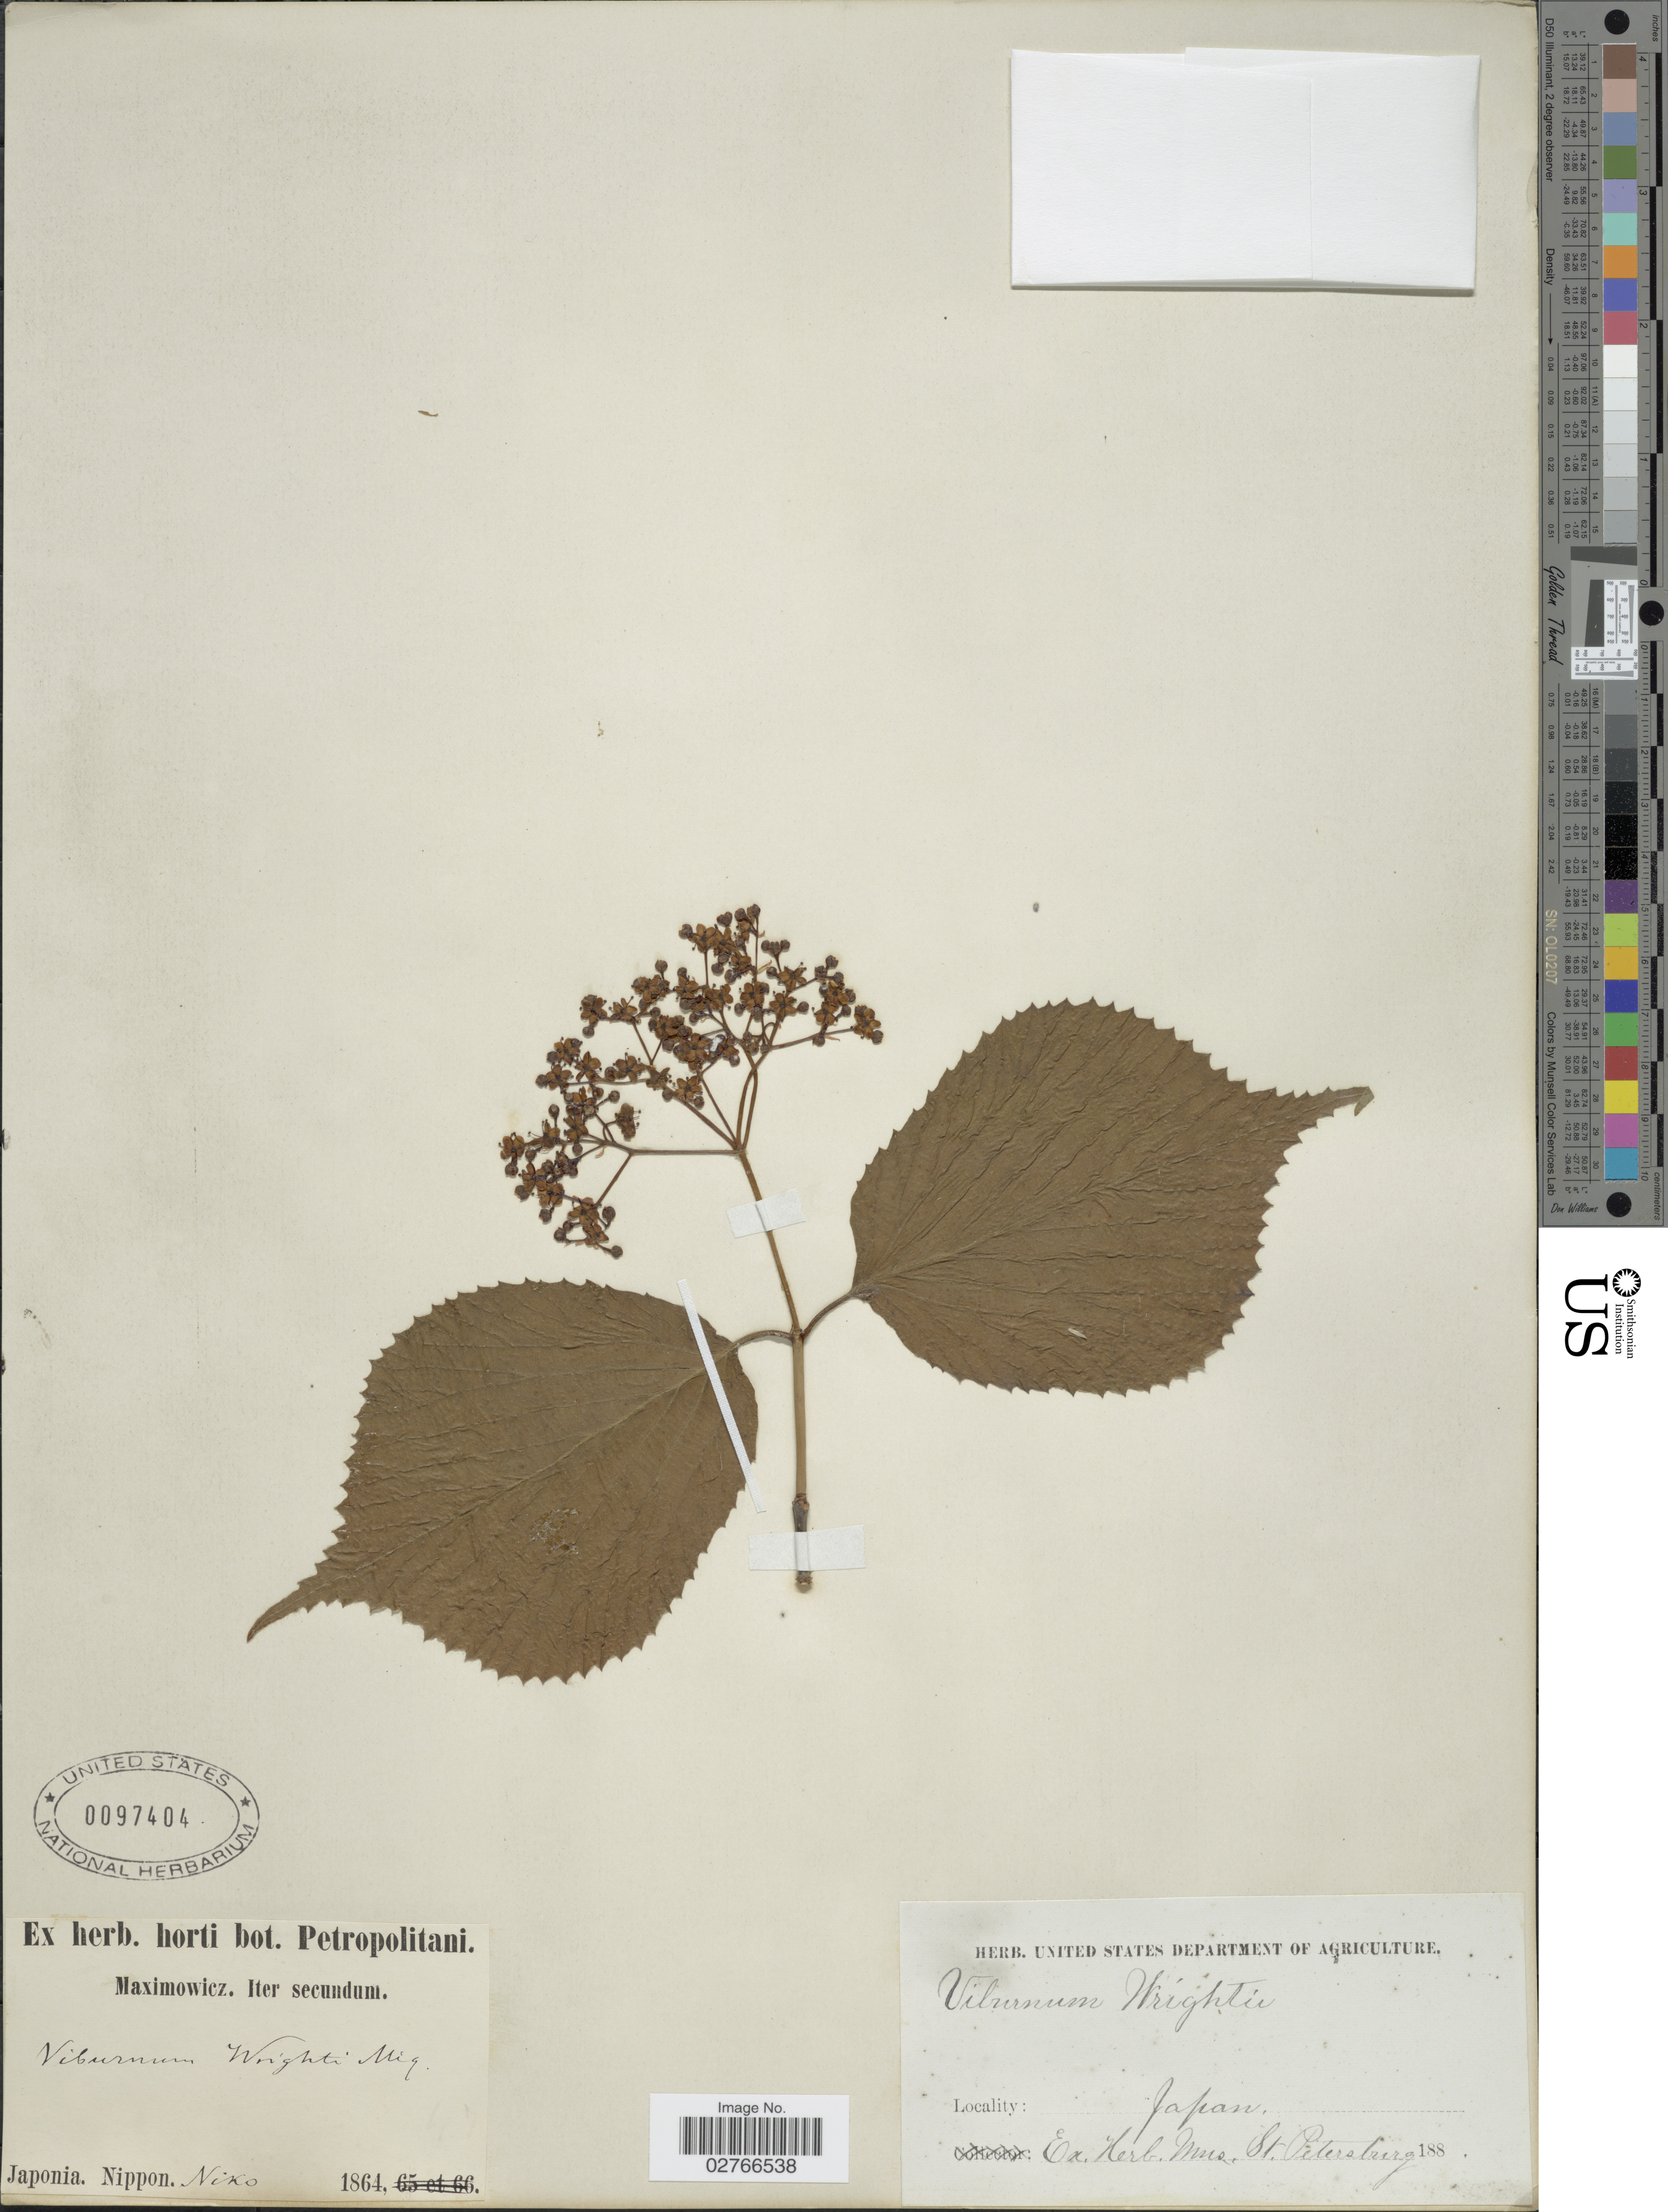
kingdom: Plantae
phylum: Tracheophyta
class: Magnoliopsida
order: Dipsacales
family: Viburnaceae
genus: Viburnum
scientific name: Viburnum wrightii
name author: Miq.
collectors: -. Maximowicz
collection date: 1864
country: Japan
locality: Japonia, Nippon, Niko.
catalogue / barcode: US 97404